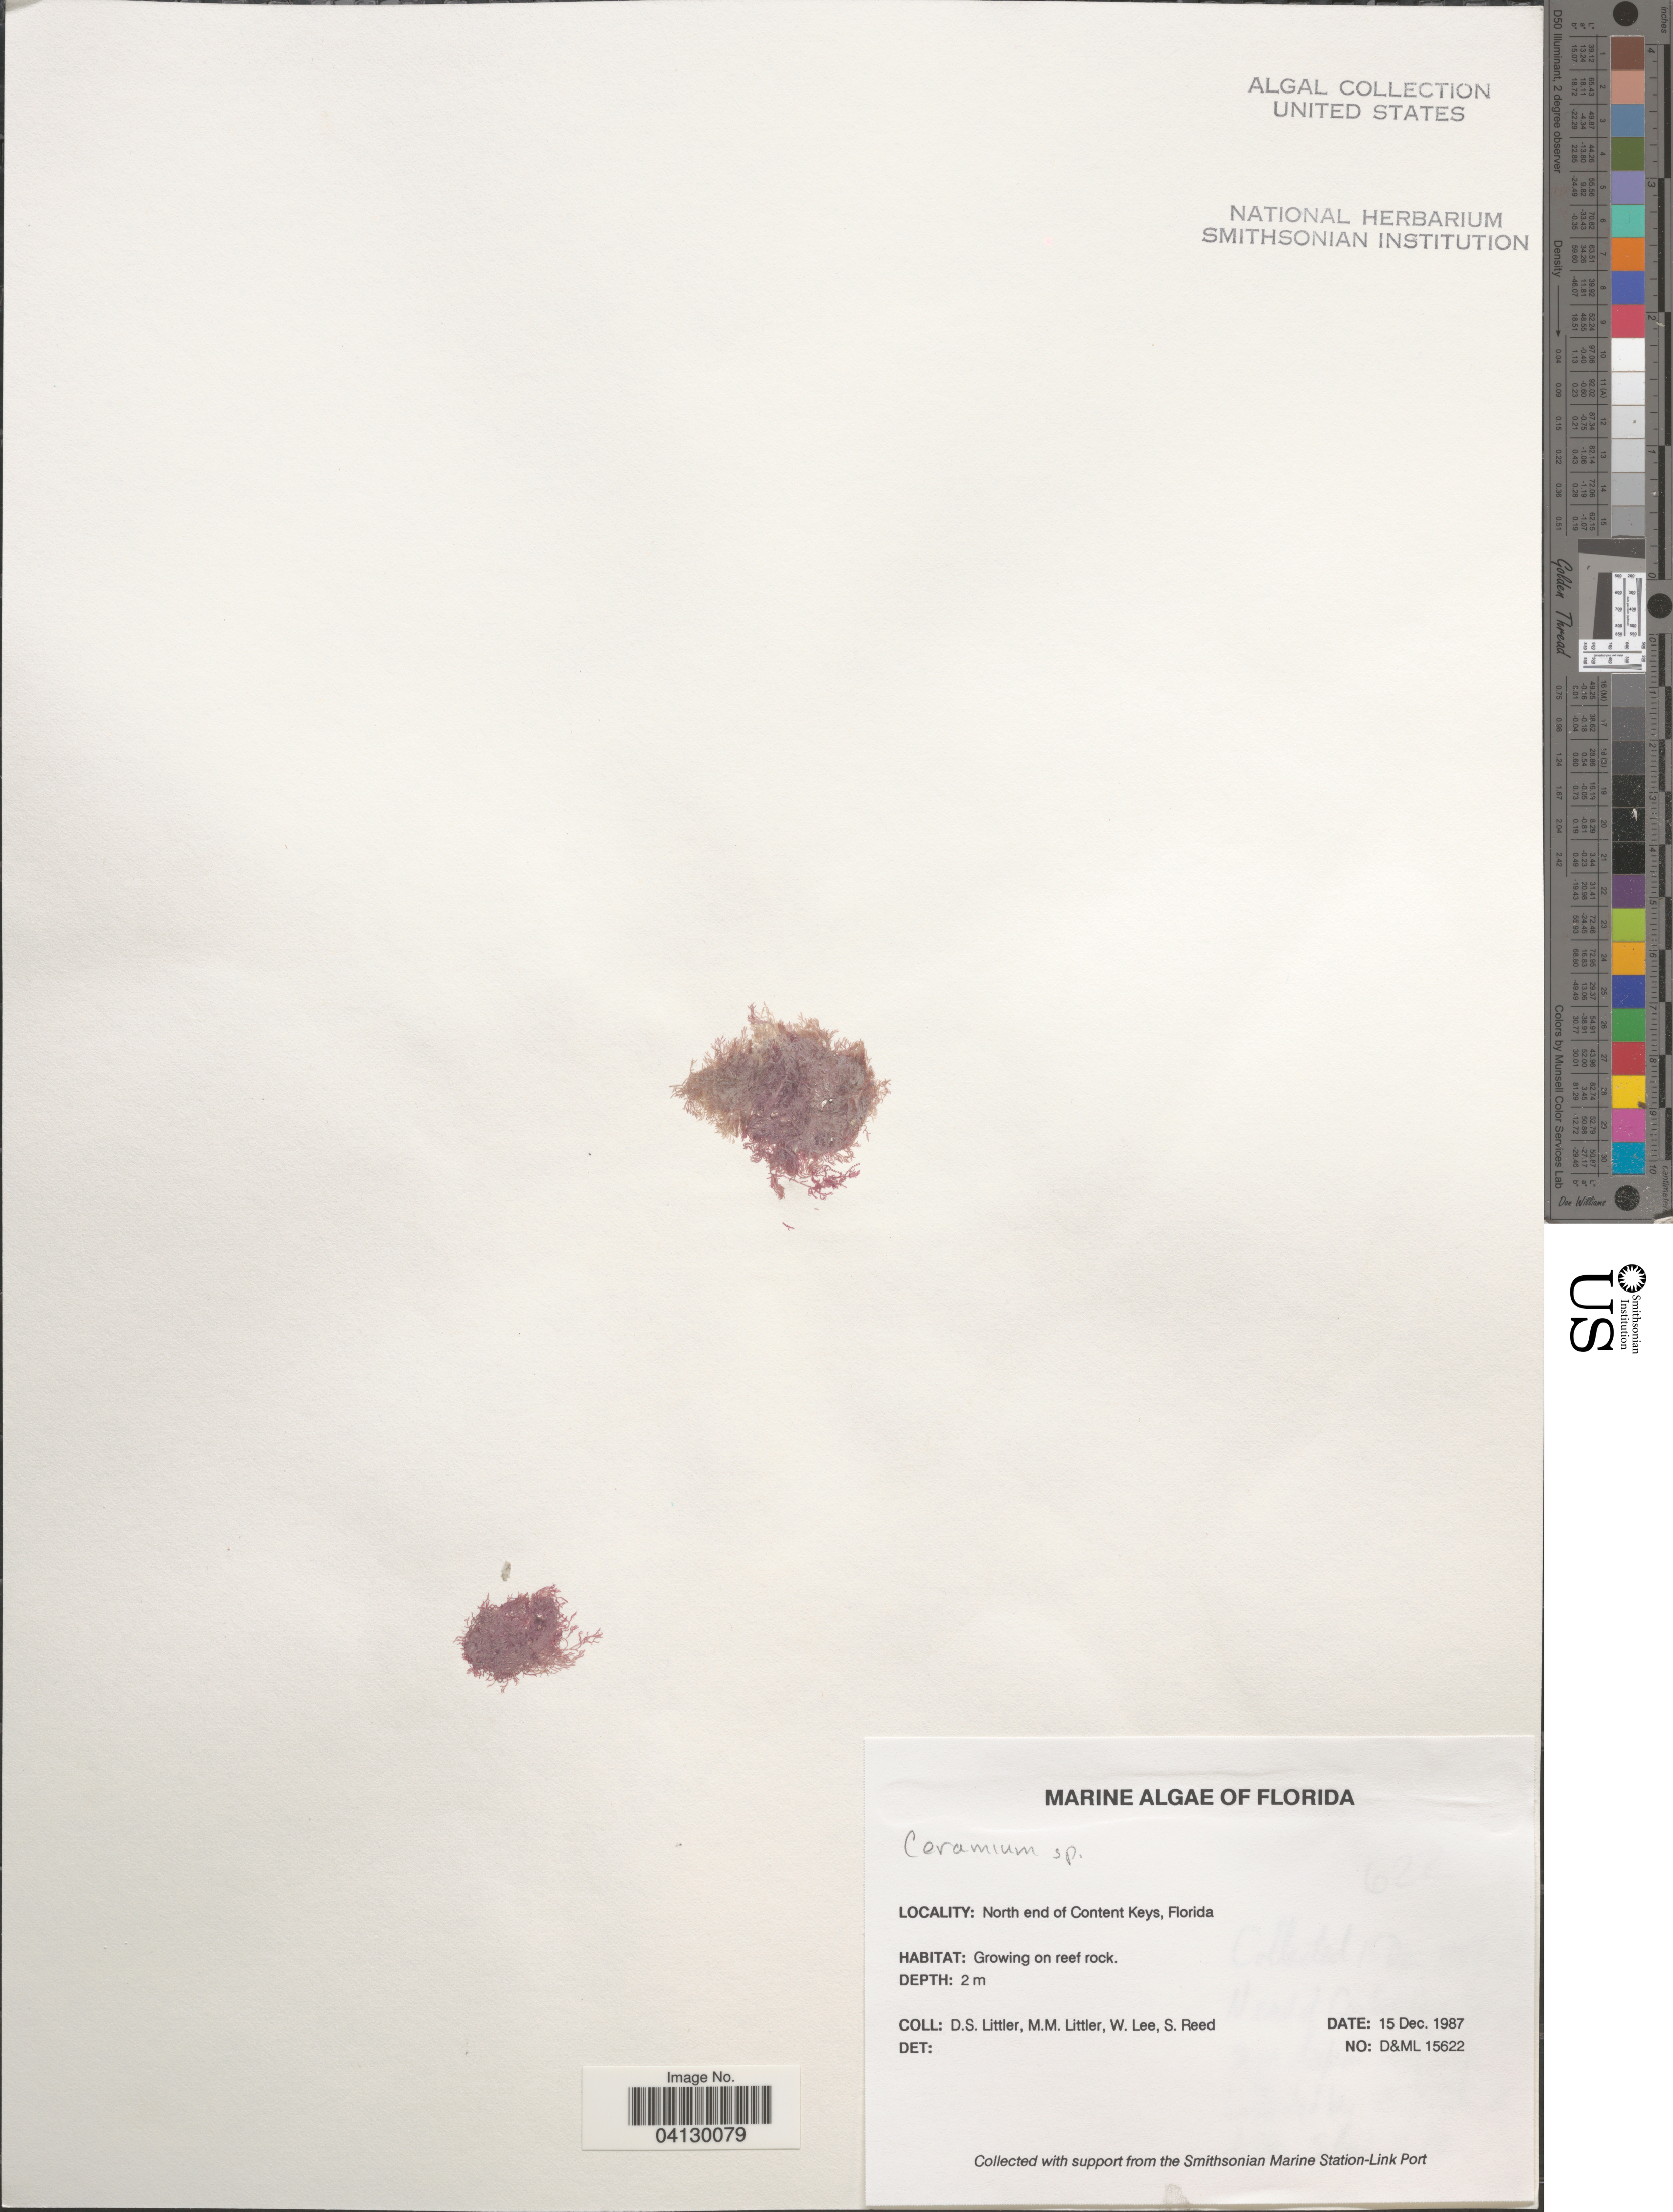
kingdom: Plantae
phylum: Rhodophyta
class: Florideophyceae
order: Ceramiales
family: Ceramiaceae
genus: Ceramium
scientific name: Ceramium sp.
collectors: D. S. Littler, W. Lee & S. Reed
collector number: D&ML 15622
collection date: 1987-12-15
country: United States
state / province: Florida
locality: North end of Content Keys.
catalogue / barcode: US 328822